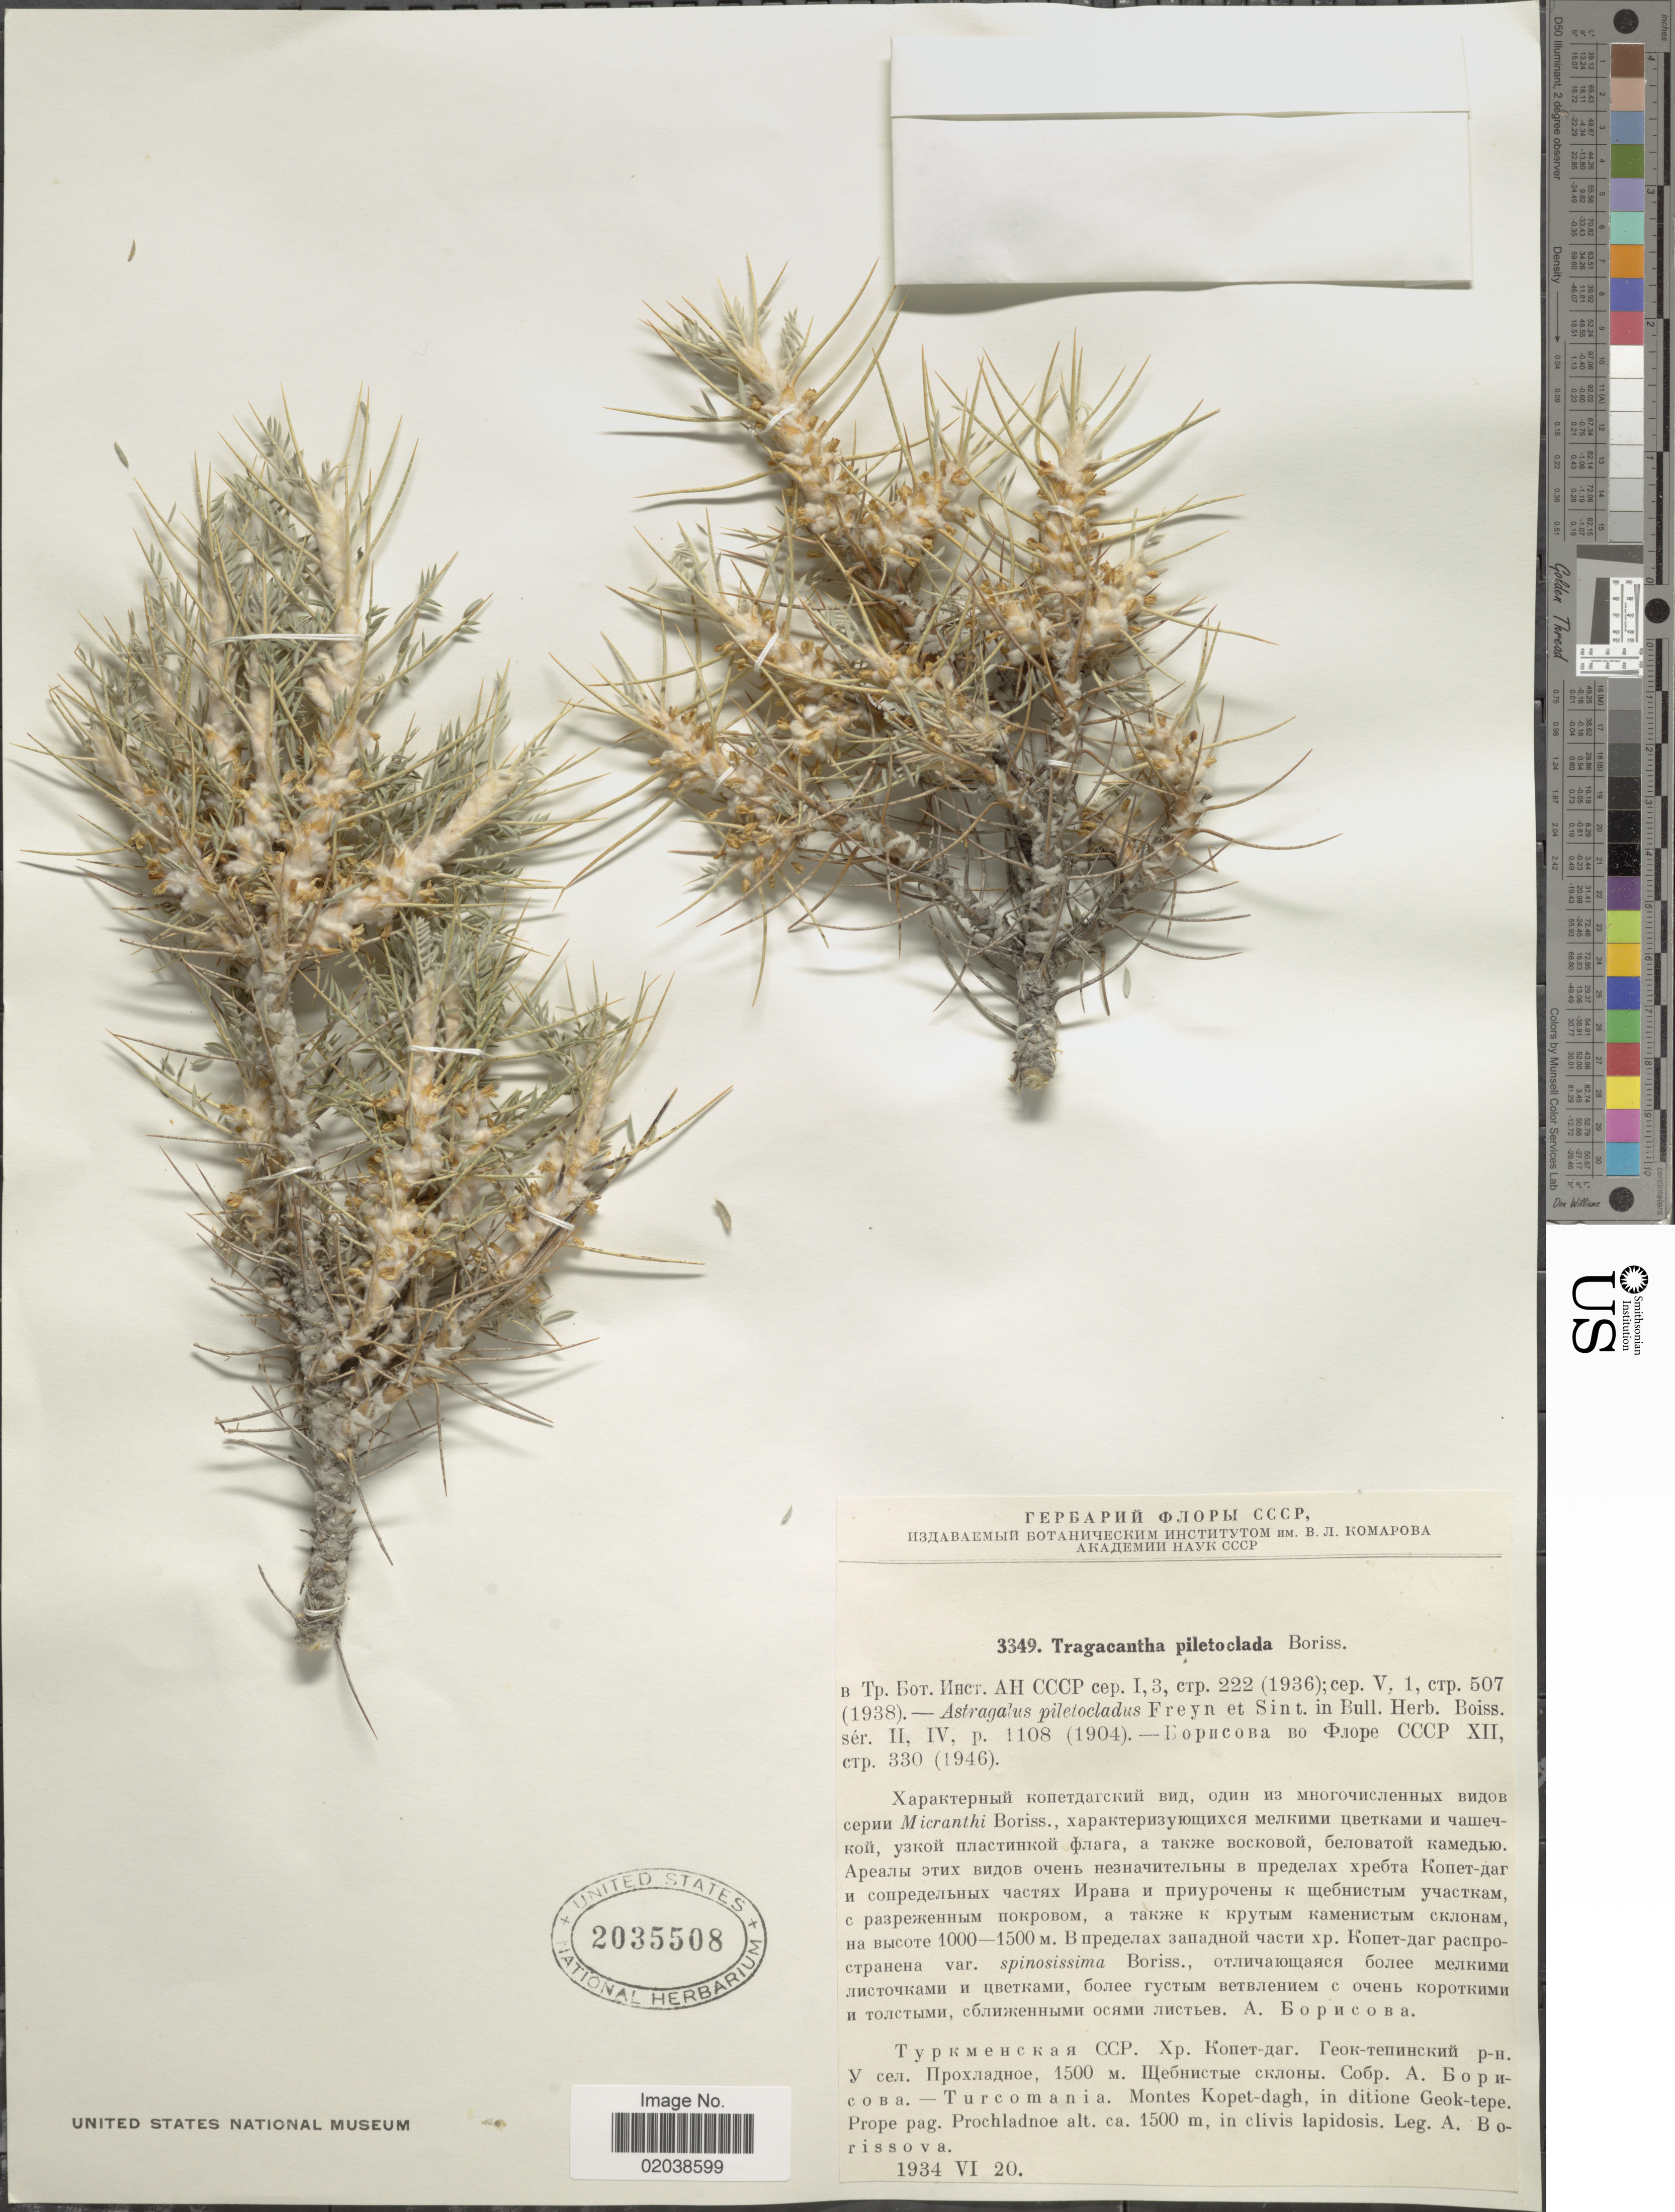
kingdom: Plantae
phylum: Tracheophyta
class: Magnoliopsida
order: Fabales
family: Fabaceae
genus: Astragalus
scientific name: Astragalus piletocladus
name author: Freyn & Sint.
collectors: A. Borisova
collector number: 3349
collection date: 1934-06-20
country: Turkmenistan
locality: Turcomania. Montes Kopet-dagh, in ditione Geok-tepe. Prope pag. Prochladnoe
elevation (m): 1500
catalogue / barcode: US 2035508